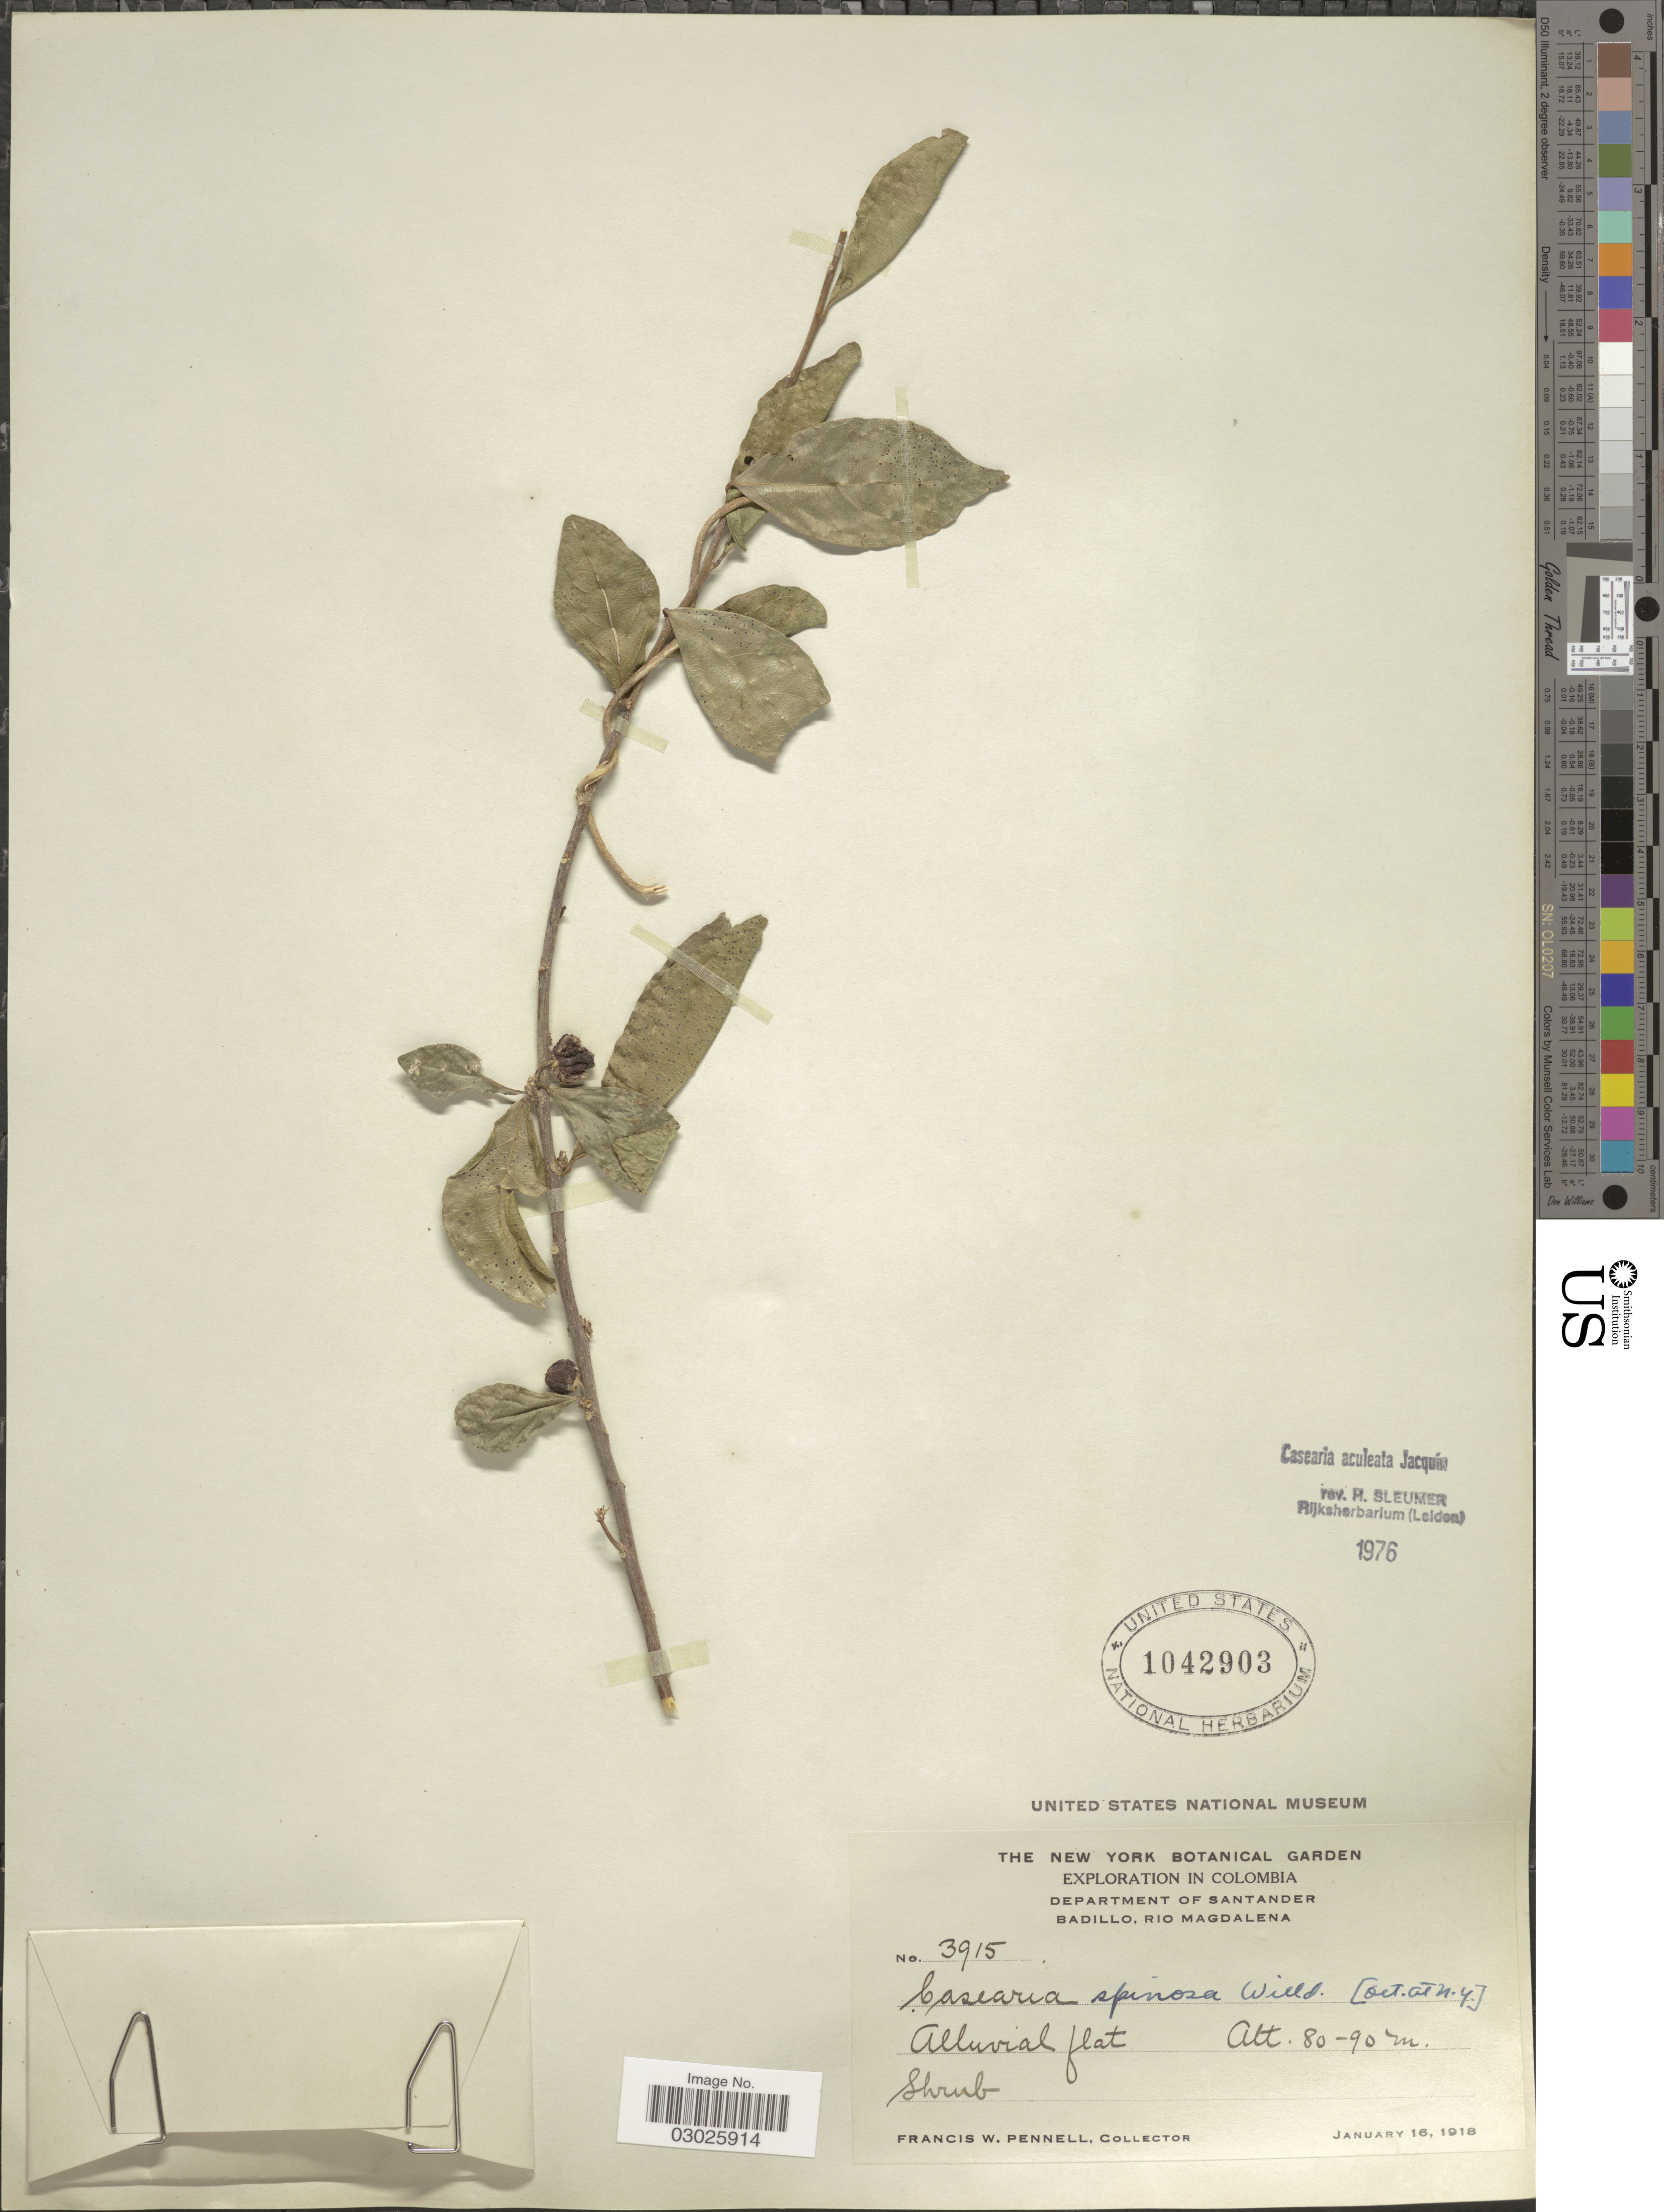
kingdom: Plantae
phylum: Tracheophyta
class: Magnoliopsida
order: Malpighiales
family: Salicaceae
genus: Casearia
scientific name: Casearia aculeata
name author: Jacq.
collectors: F. W. Pennell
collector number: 3915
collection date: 1918-01-16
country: Colombia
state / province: Santander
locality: Department of Santander. Badillo, Rio Magdalena. Alluvial flat.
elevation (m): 80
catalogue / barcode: US 1042903